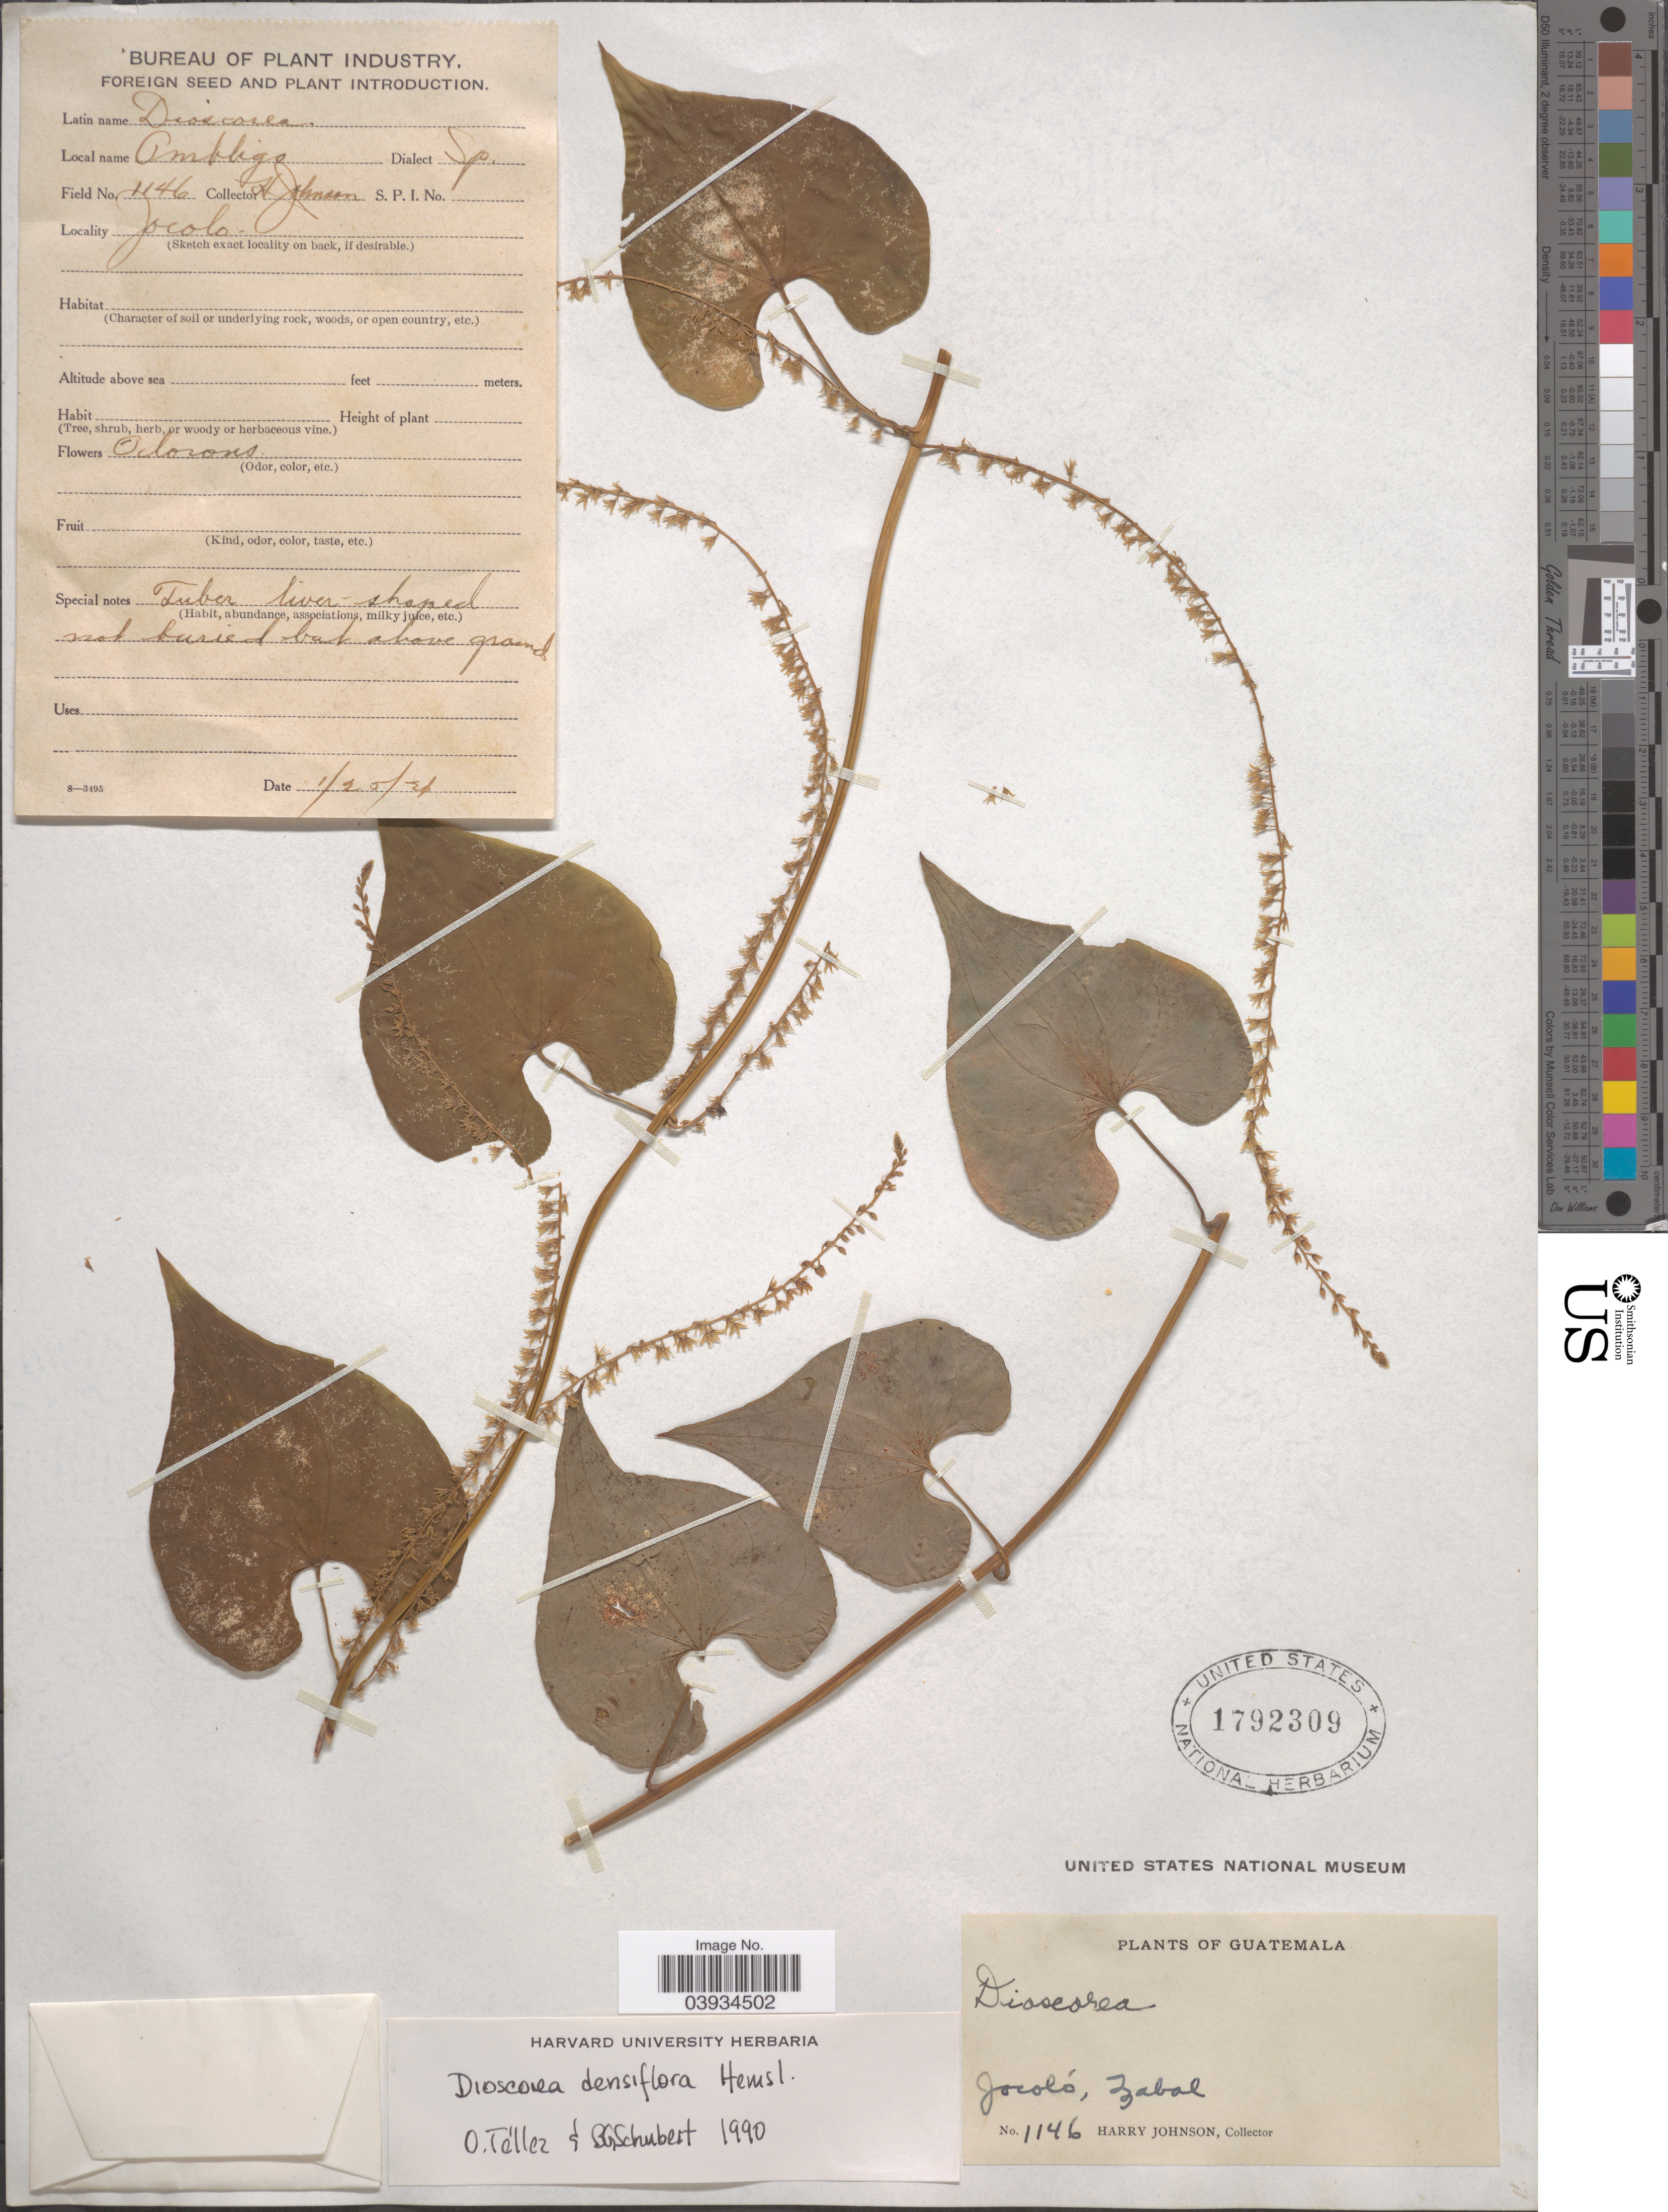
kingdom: Plantae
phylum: Tracheophyta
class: Liliopsida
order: Dioscoreales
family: Dioscoreaceae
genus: Dioscorea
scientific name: Dioscorea densiflora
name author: Hemsl.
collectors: H. Johnson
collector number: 1146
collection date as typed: Transcribed d/m/y: 25/1/21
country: Guatemala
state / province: Izabal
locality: Jocoló, Izabal.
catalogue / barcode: US 1792309